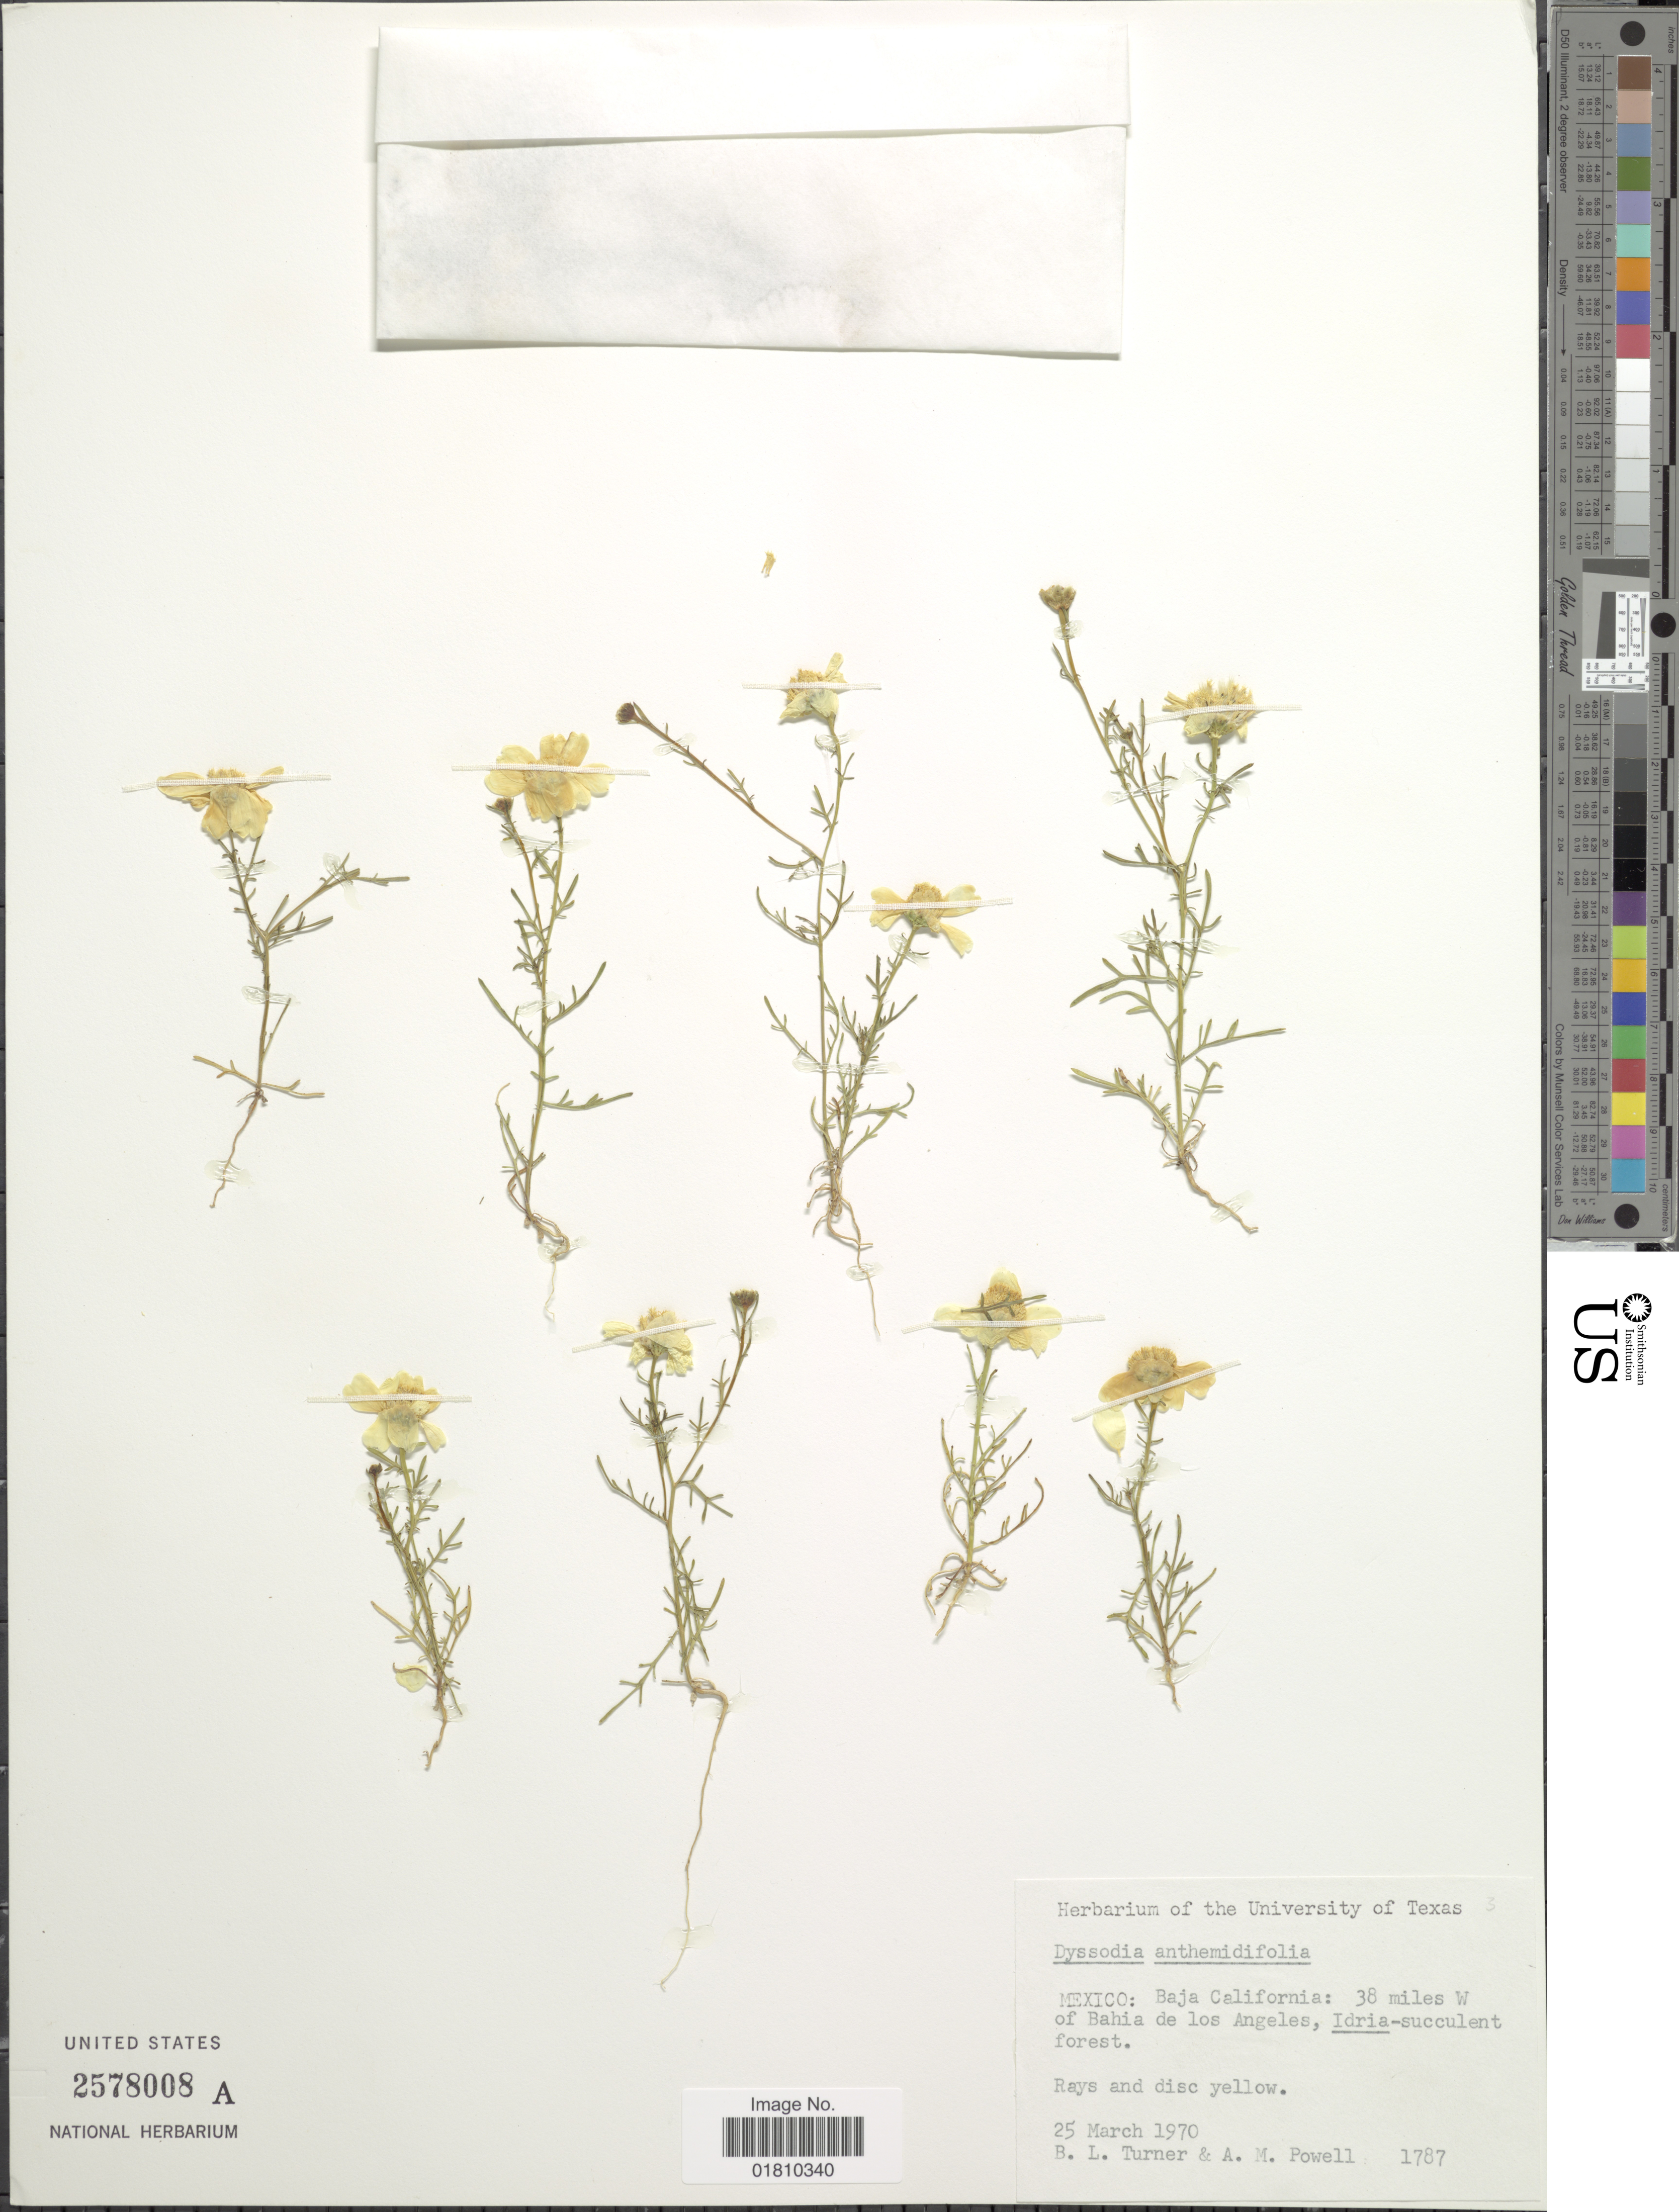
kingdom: Plantae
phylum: Tracheophyta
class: Magnoliopsida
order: Asterales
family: Asteraceae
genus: Boeberastrum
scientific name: Boeberastrum anthemidifolium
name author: Rydb.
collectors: B. L. Turner & A. M. Powell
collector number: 1787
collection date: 1970-03-25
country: Mexico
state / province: Baja California Norte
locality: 38 miles W of Bahia de Los Angeles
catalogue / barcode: US 2578008A